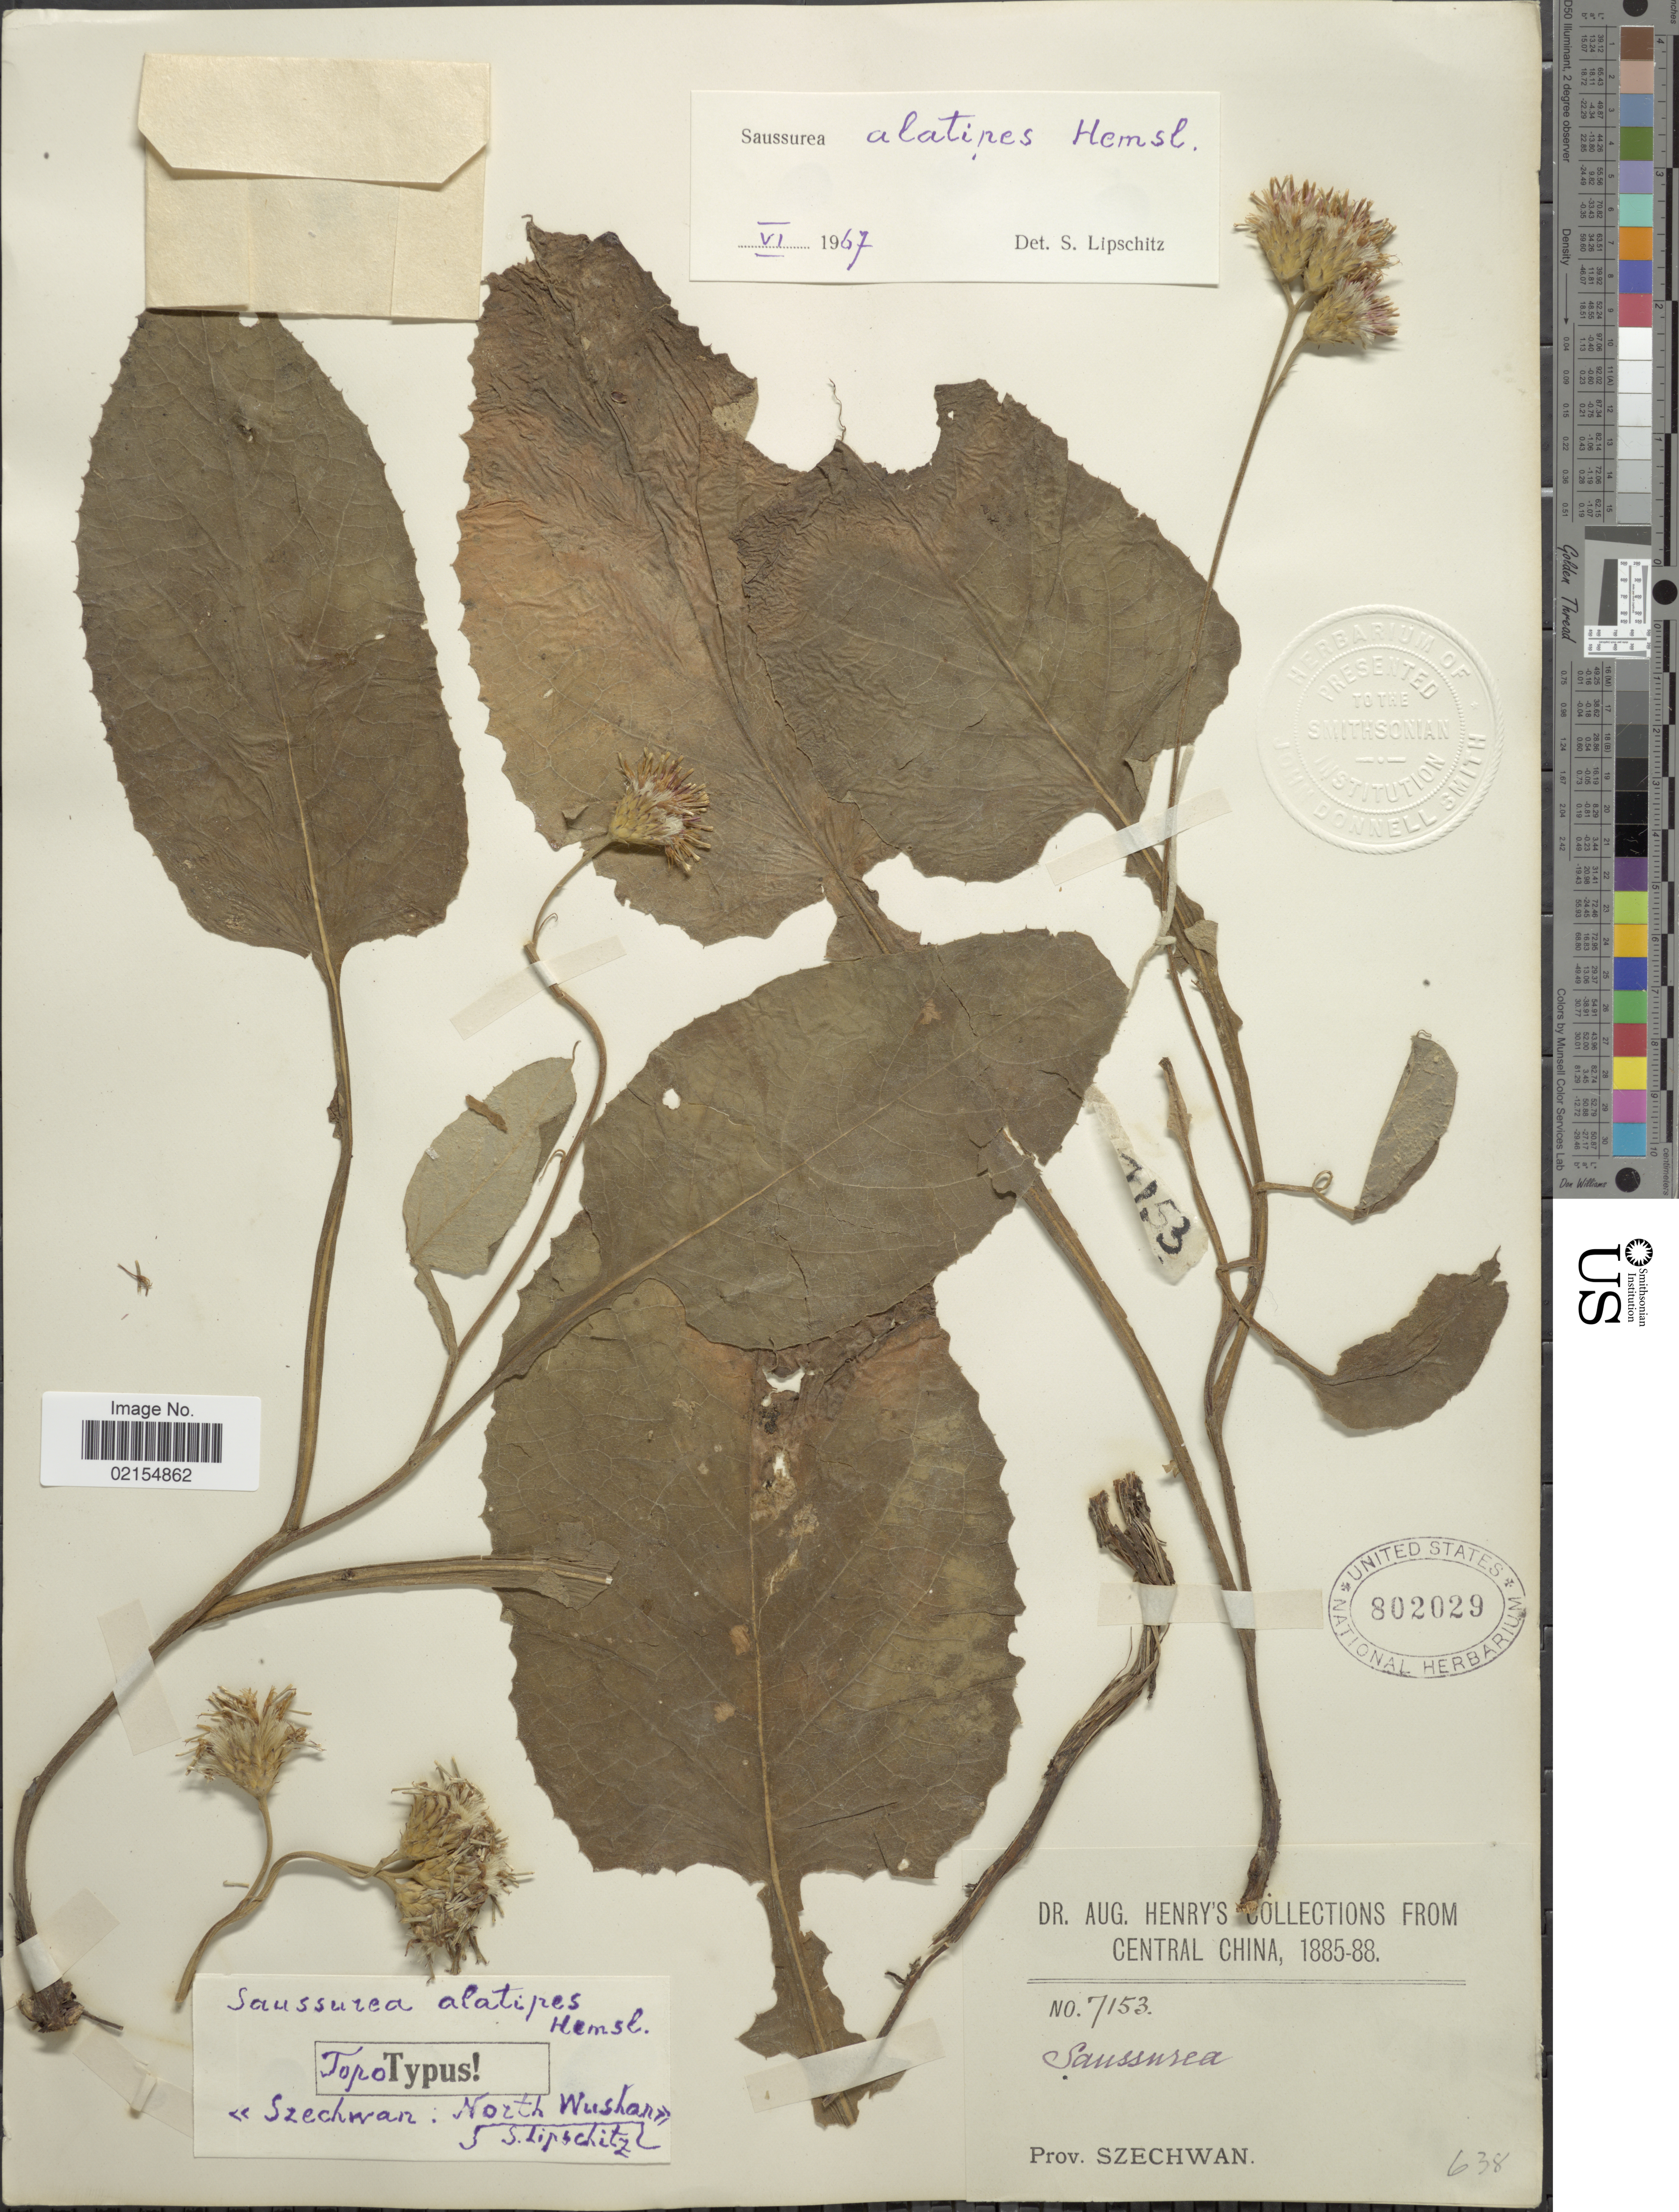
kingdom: Plantae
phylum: Tracheophyta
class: Magnoliopsida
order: Asterales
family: Asteraceae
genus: Saussurea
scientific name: Saussurea alatipes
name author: Hemsl.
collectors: A. Henry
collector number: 7153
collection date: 1885/1888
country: China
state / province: Sichuan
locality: Prov. Szechwan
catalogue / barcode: US 802029